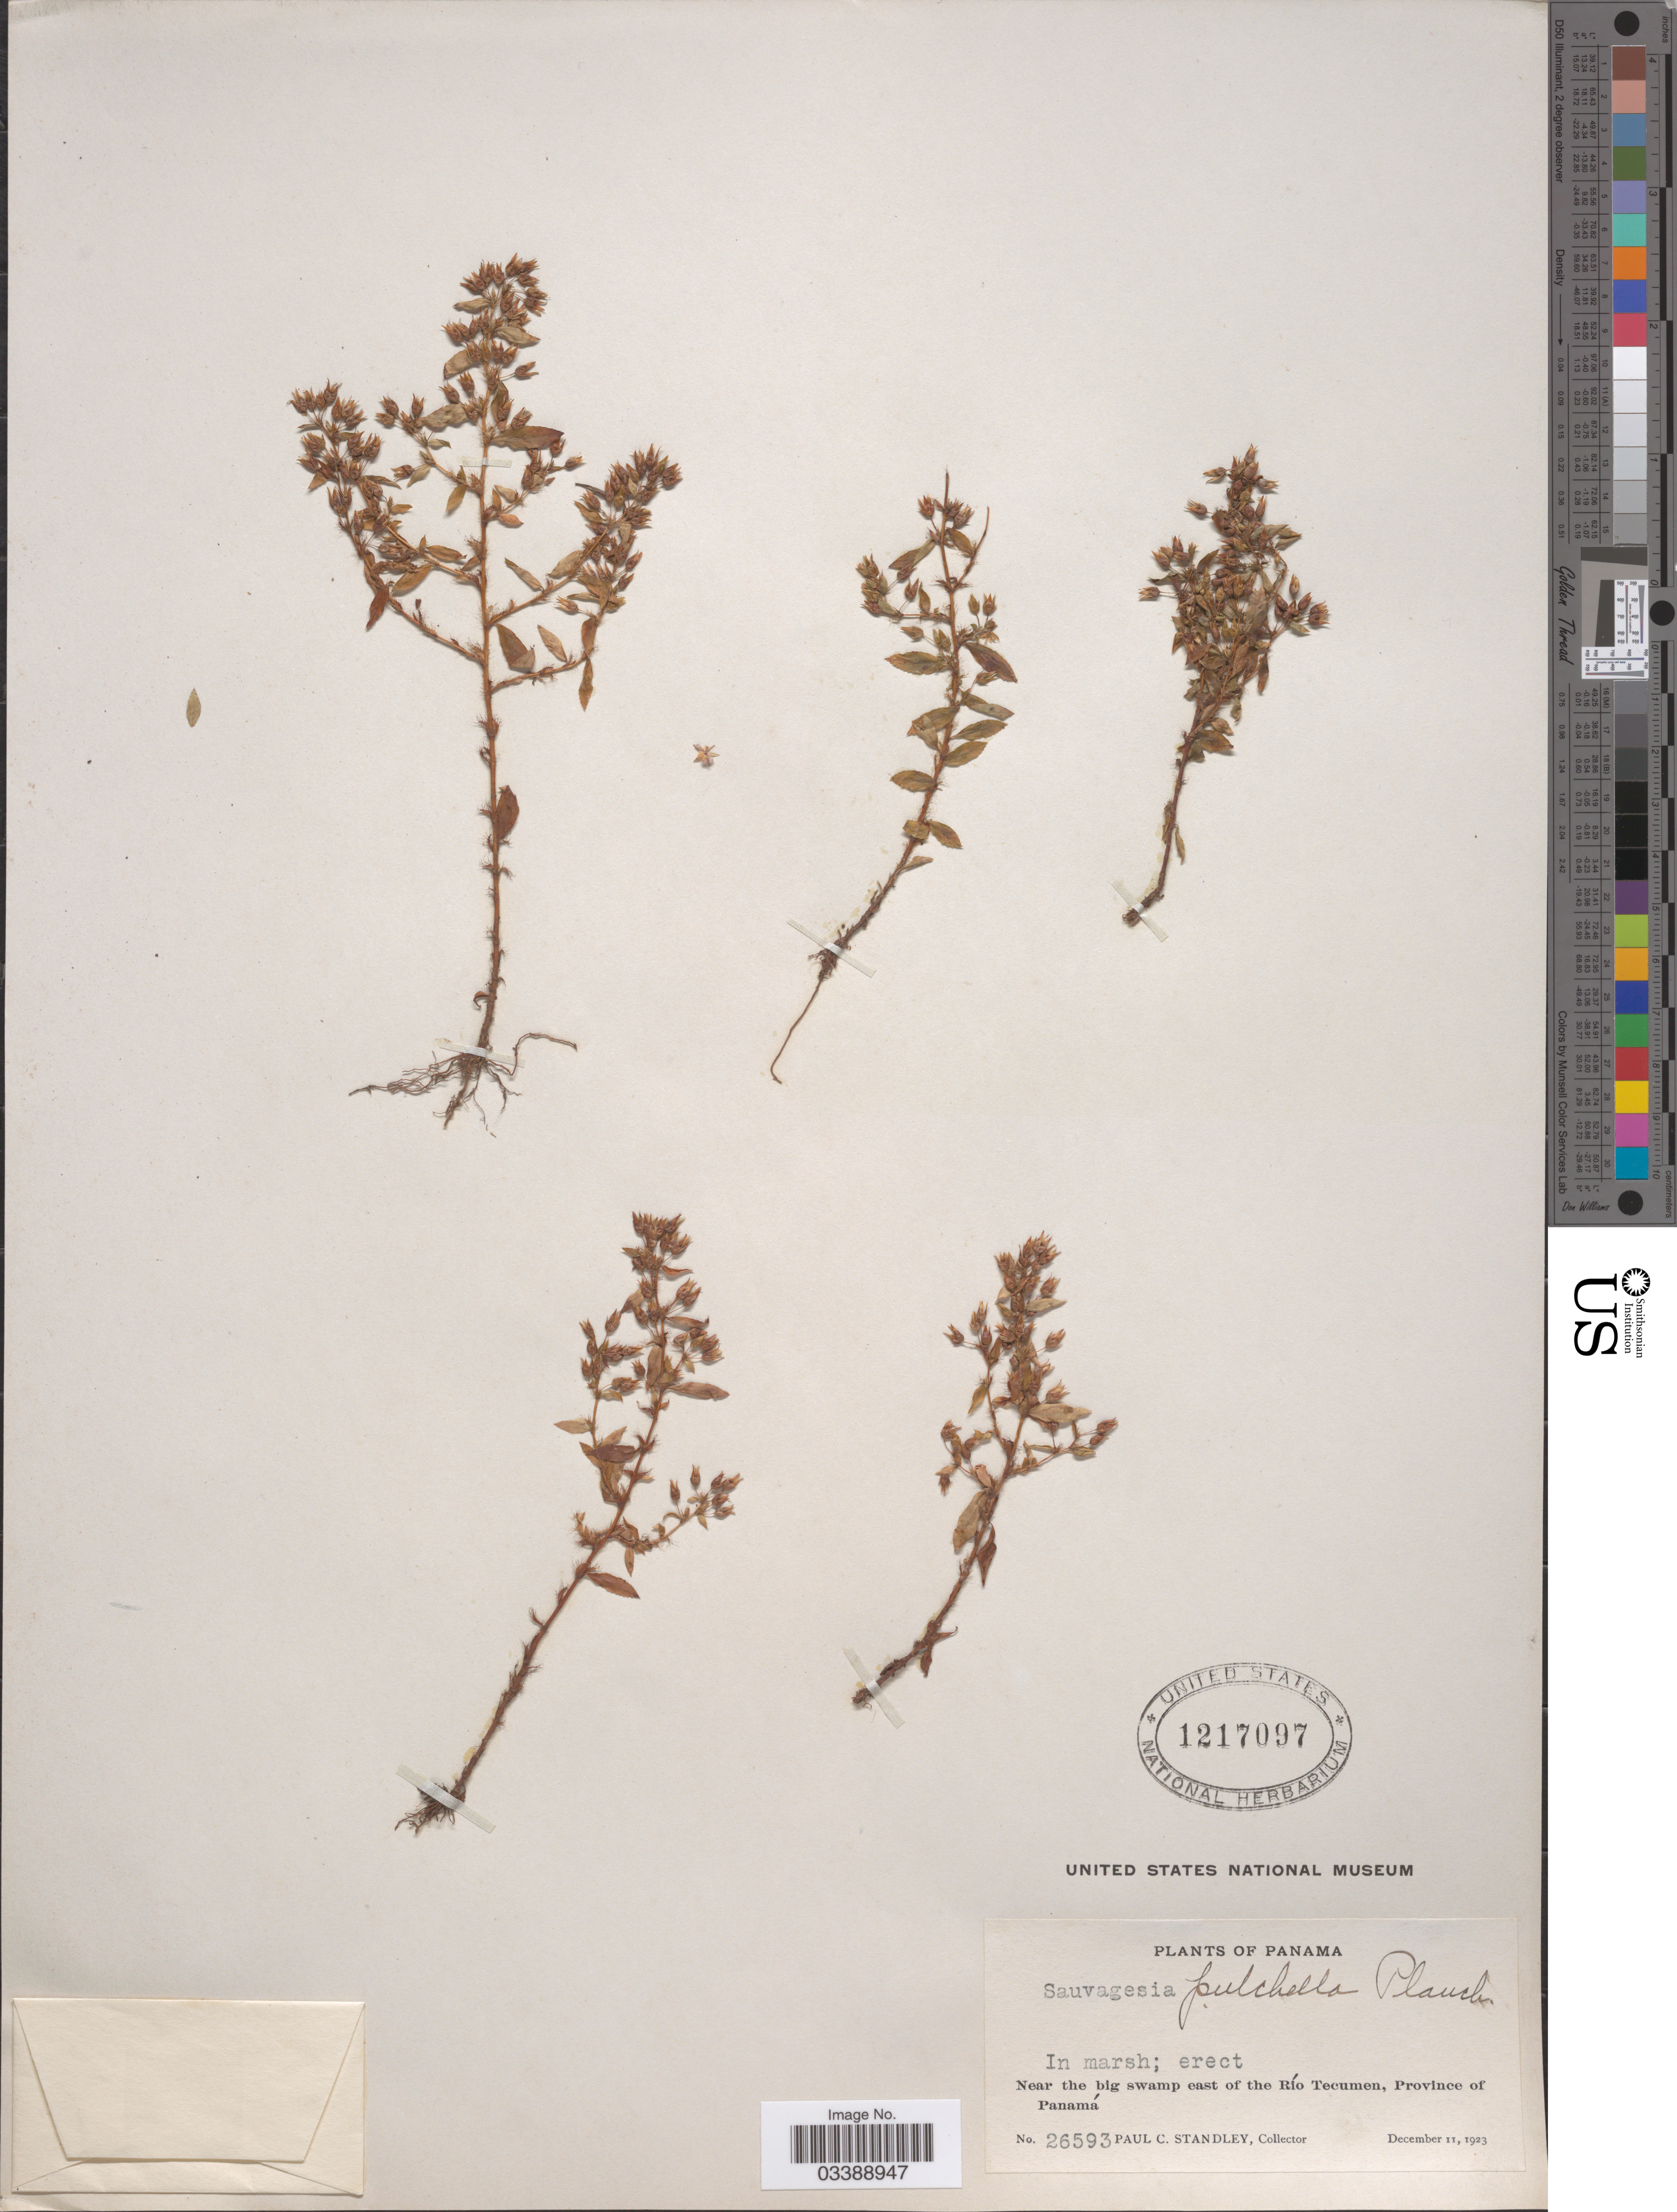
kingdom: Plantae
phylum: Tracheophyta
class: Magnoliopsida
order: Malpighiales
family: Ochnaceae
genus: Sauvagesia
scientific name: Sauvagesia pulchella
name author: Planch.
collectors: P. C. Standley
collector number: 26593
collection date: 1923-12-11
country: Panama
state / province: Panamá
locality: Near the big swamp east of the Río Tecumen.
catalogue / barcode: US 1217097